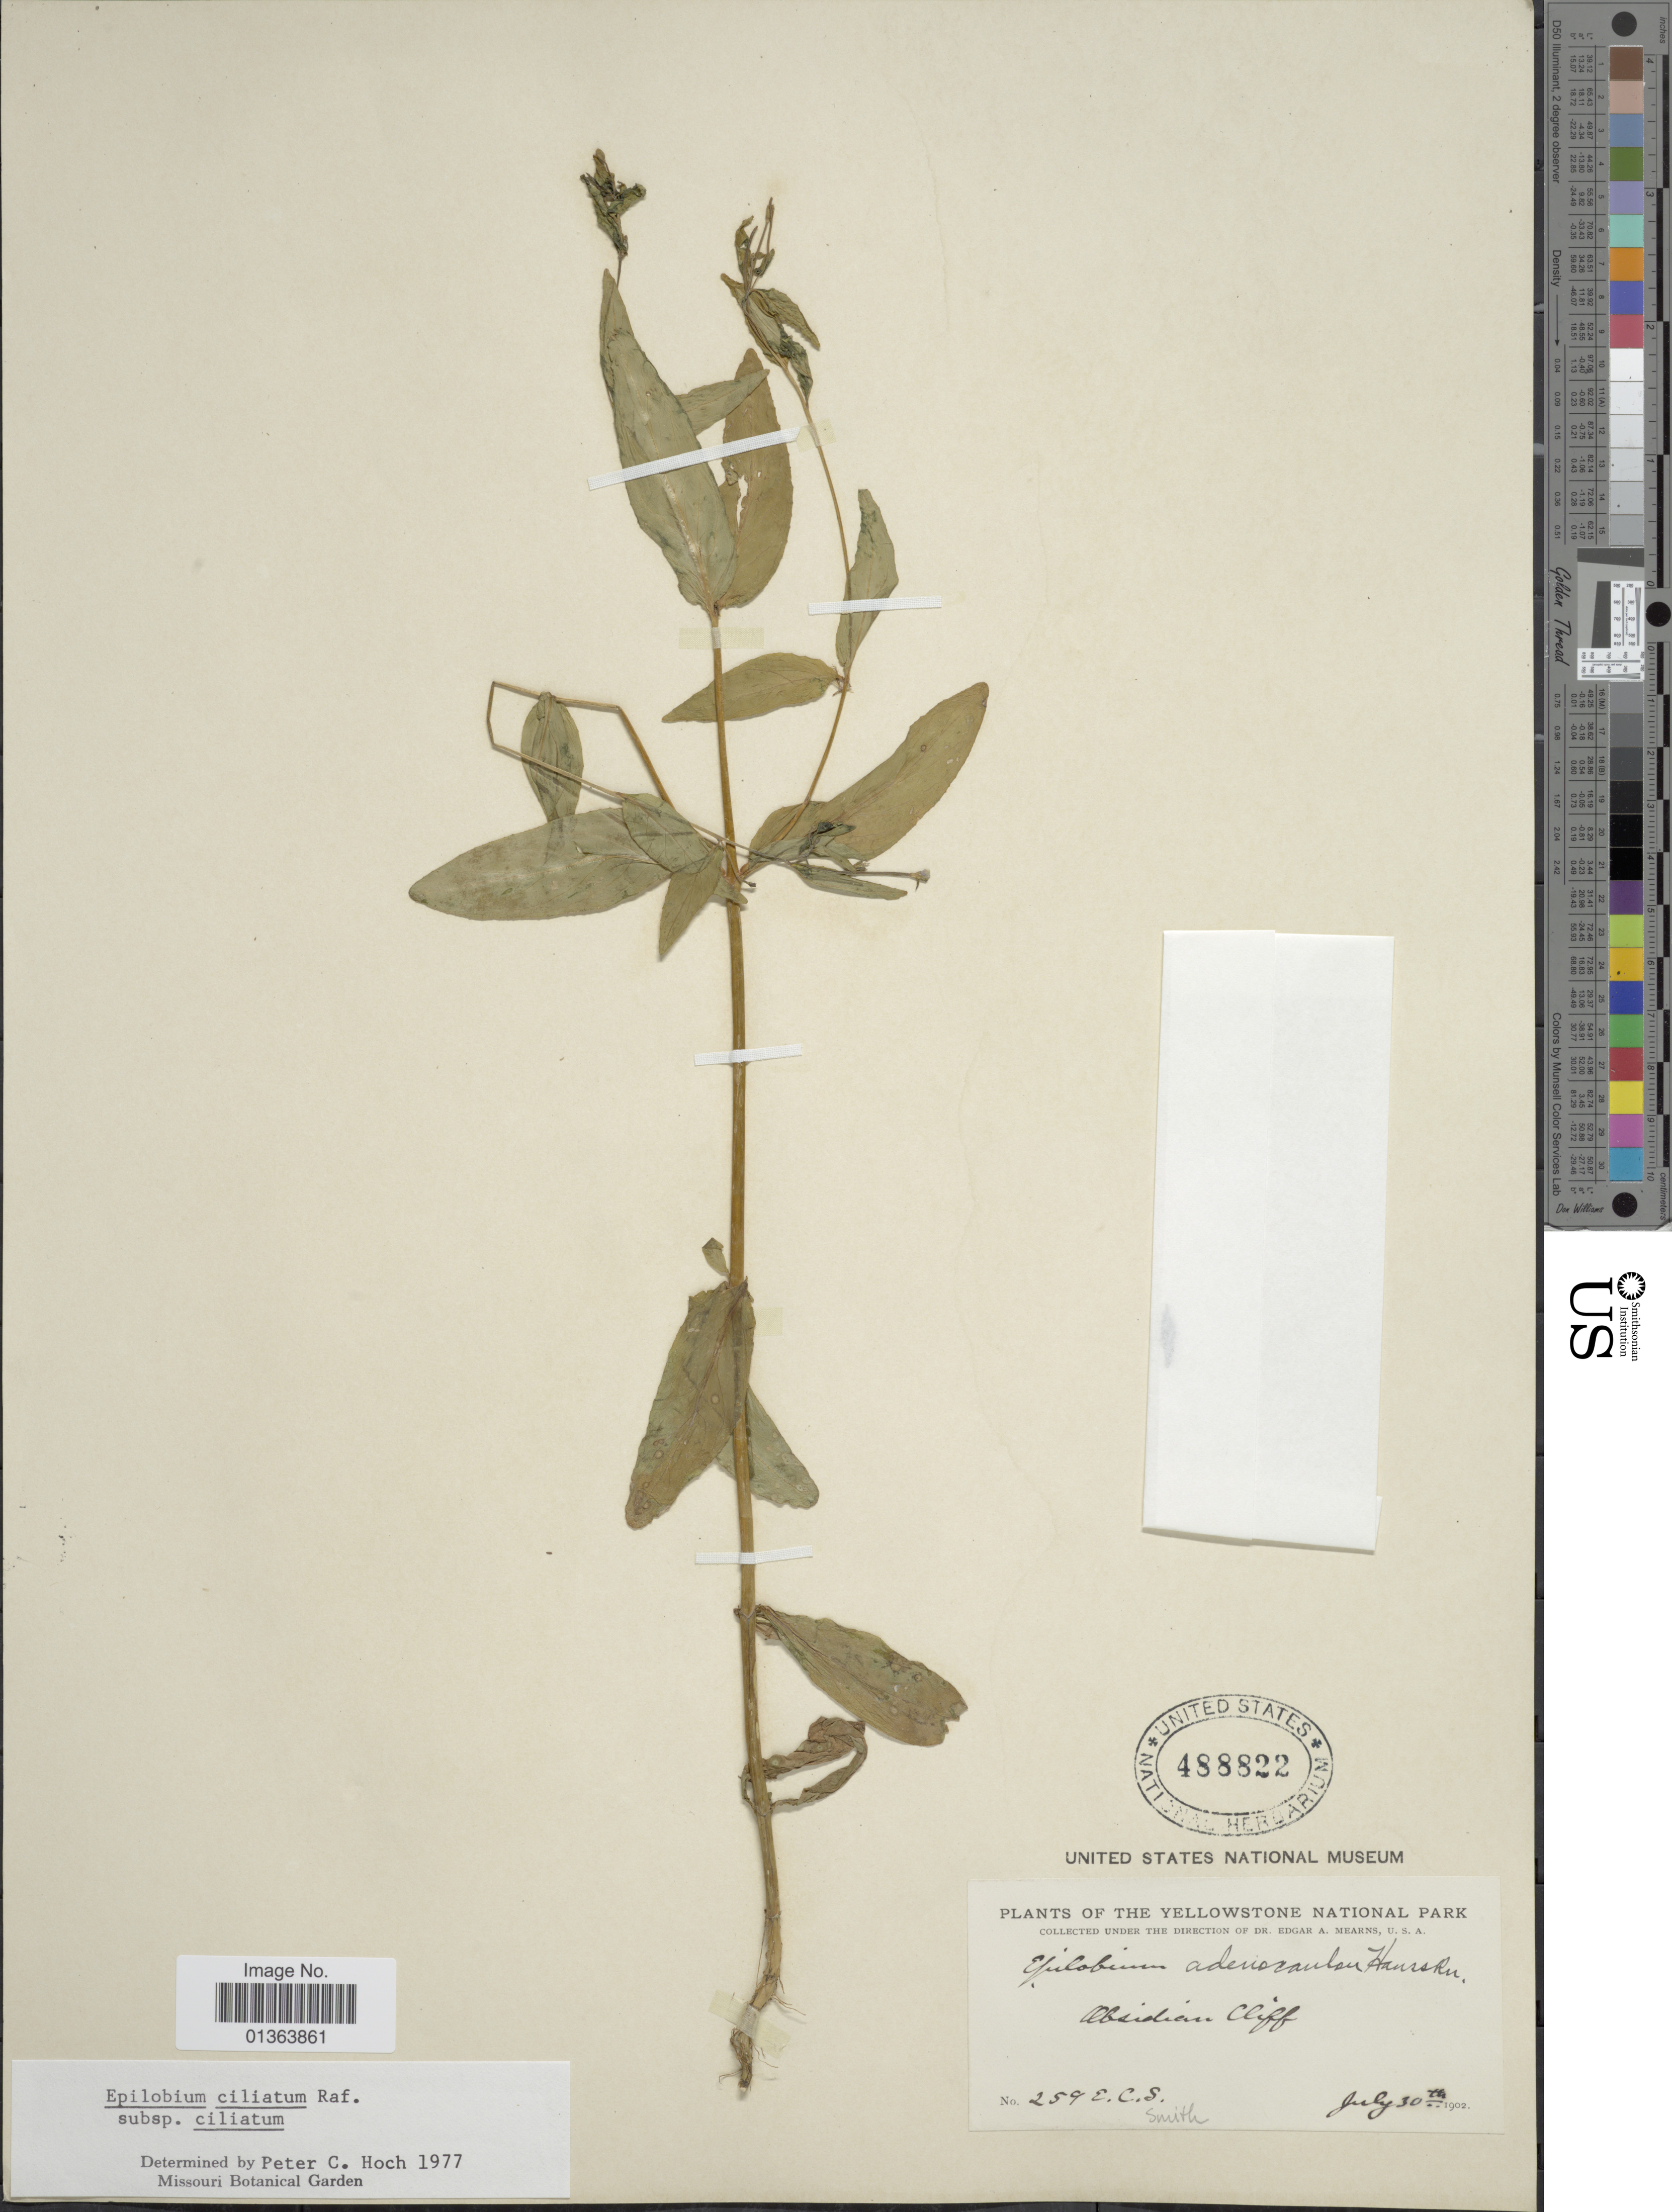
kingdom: Plantae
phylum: Tracheophyta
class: Magnoliopsida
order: Myrtales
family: Onagraceae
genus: Epilobium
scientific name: Epilobium ciliatum subsp. ciliatum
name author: Raf.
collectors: E. Smith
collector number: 259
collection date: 1902-07-30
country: United States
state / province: Wyoming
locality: Yellowstone National Park. Obsidian Cliff.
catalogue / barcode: US 488822